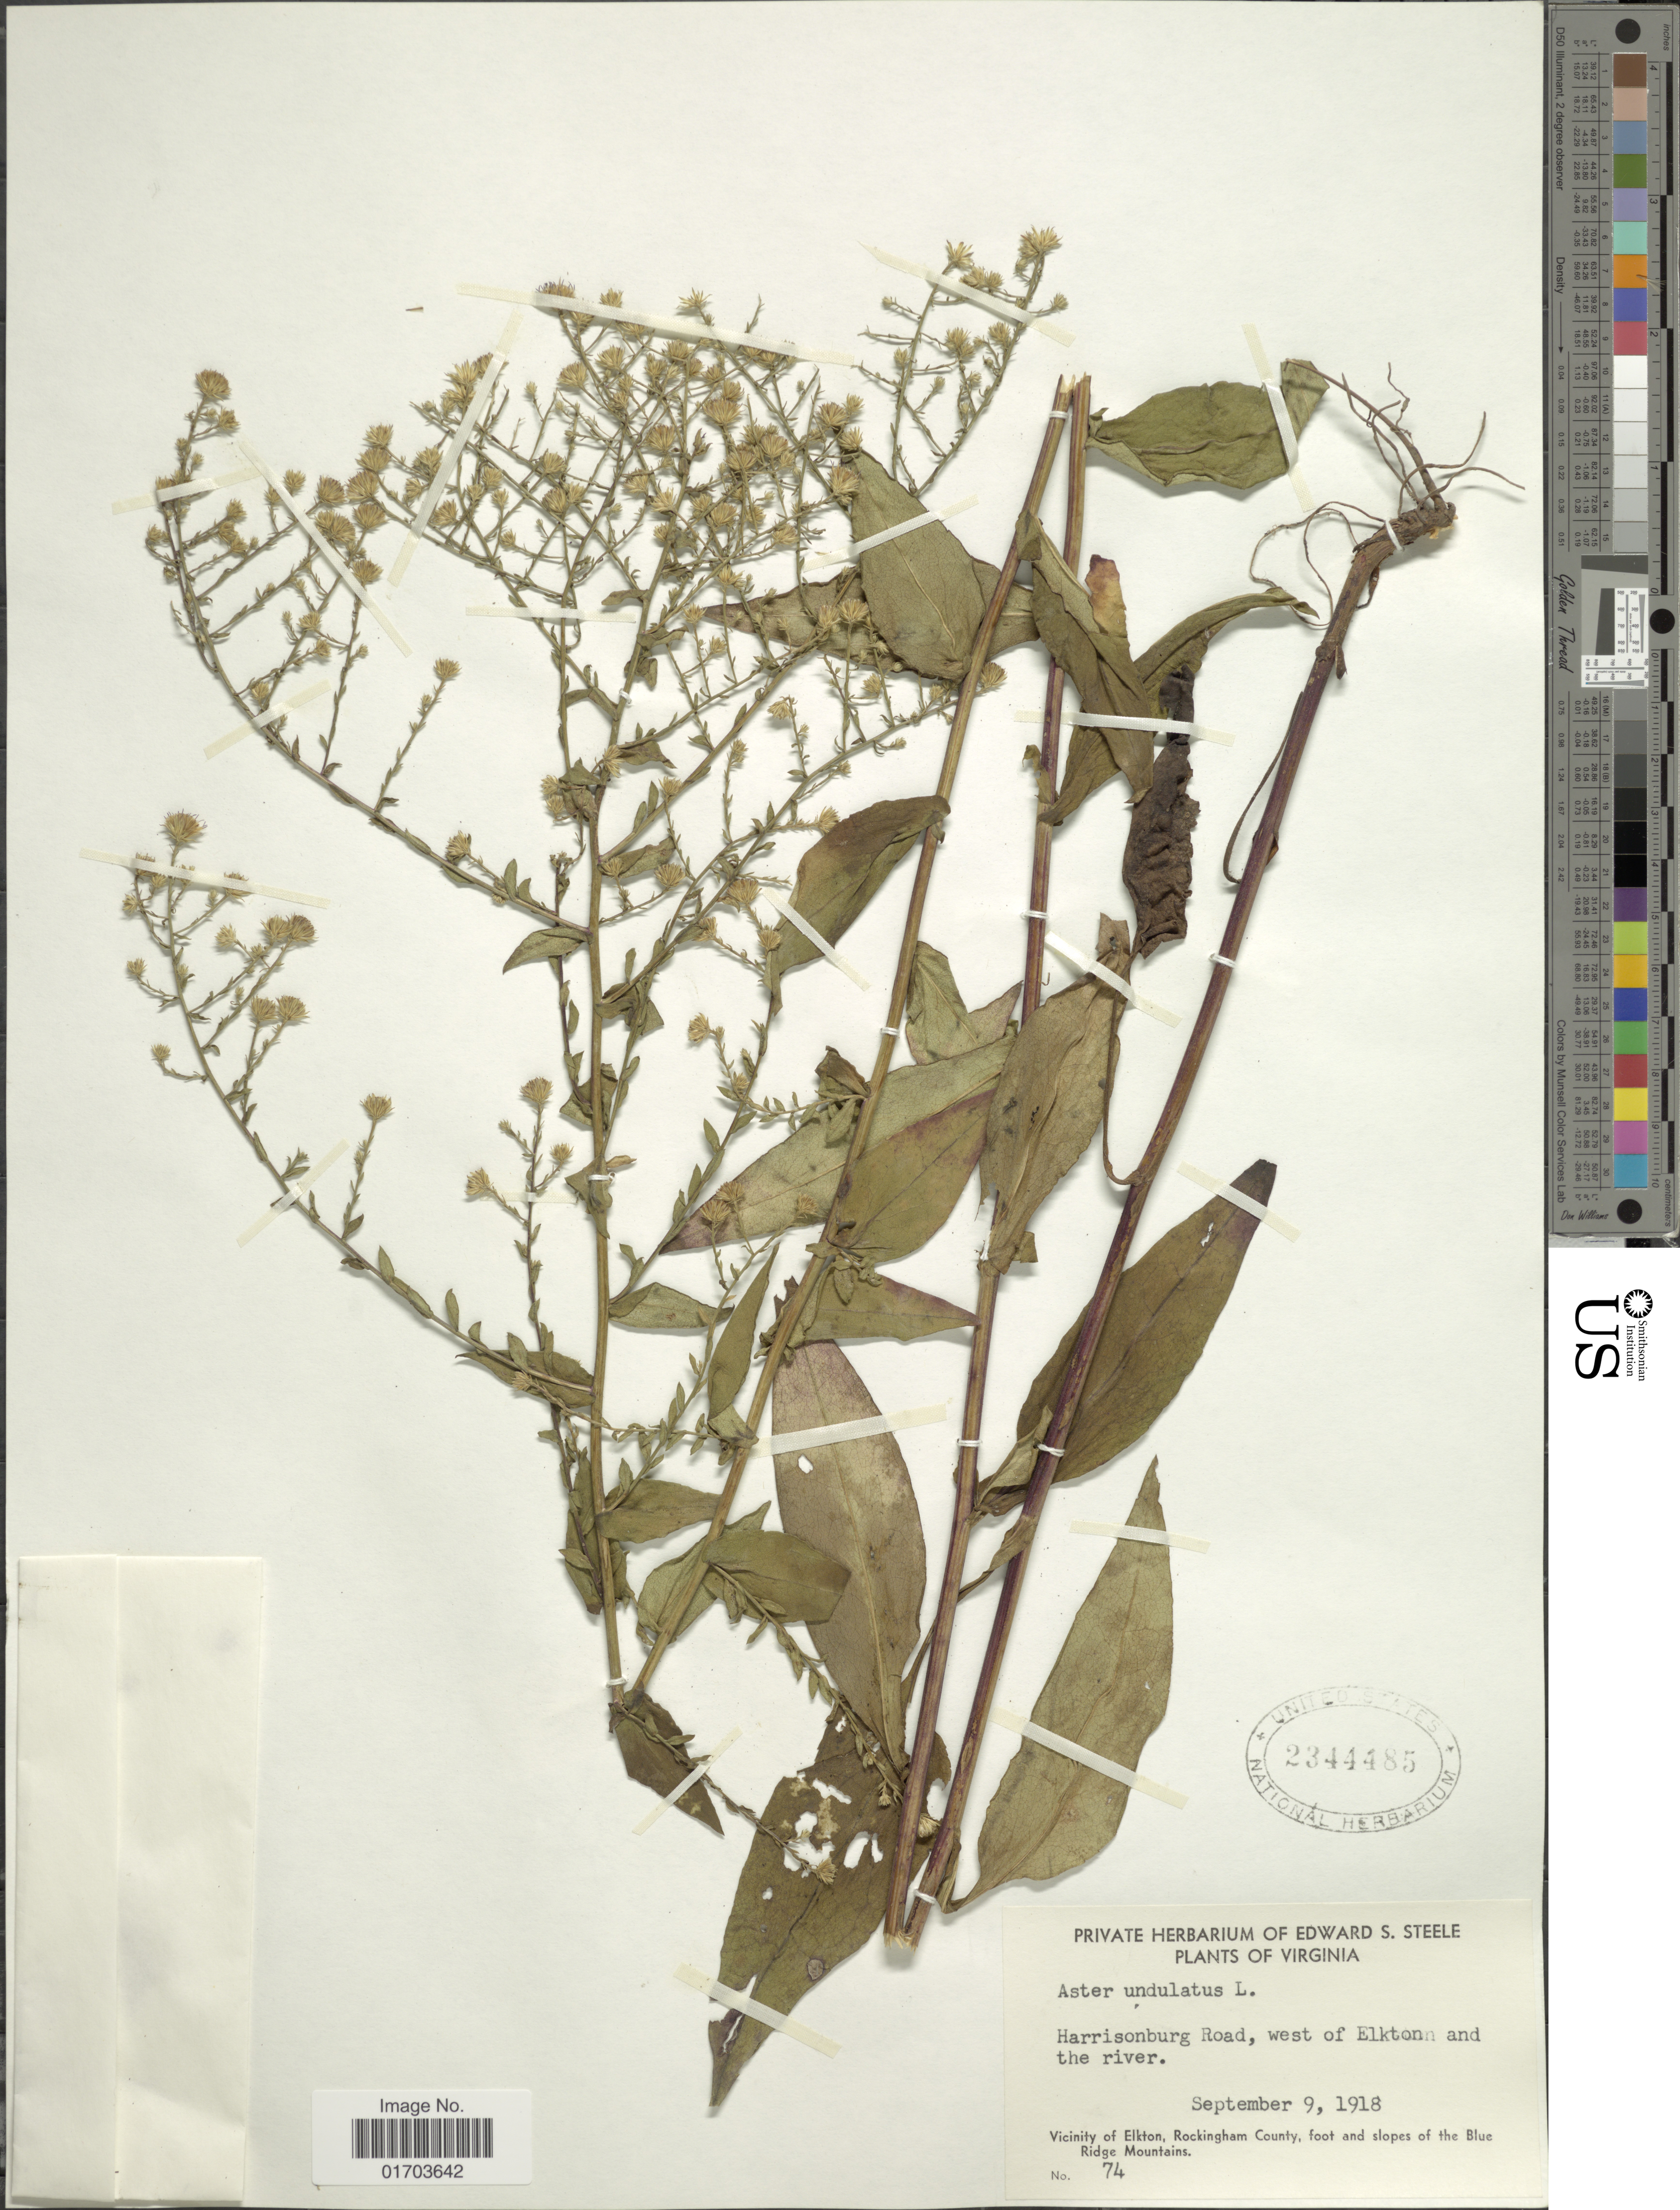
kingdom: Plantae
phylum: Tracheophyta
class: Magnoliopsida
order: Asterales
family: Asteraceae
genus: Symphyotrichum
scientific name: Symphyotrichum undulatum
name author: (L.) G.L. Nesom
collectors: ex herb. Edward S. Steele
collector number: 74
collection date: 1918-09-09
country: United States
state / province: Virginia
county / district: Rockingham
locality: Virginia. Harrisonburg Road, west of Elkton and the river. Vicinity of Elkton, Rockingham County, foot and slopes of the Blue Ridge Mountains.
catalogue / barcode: US 2344485